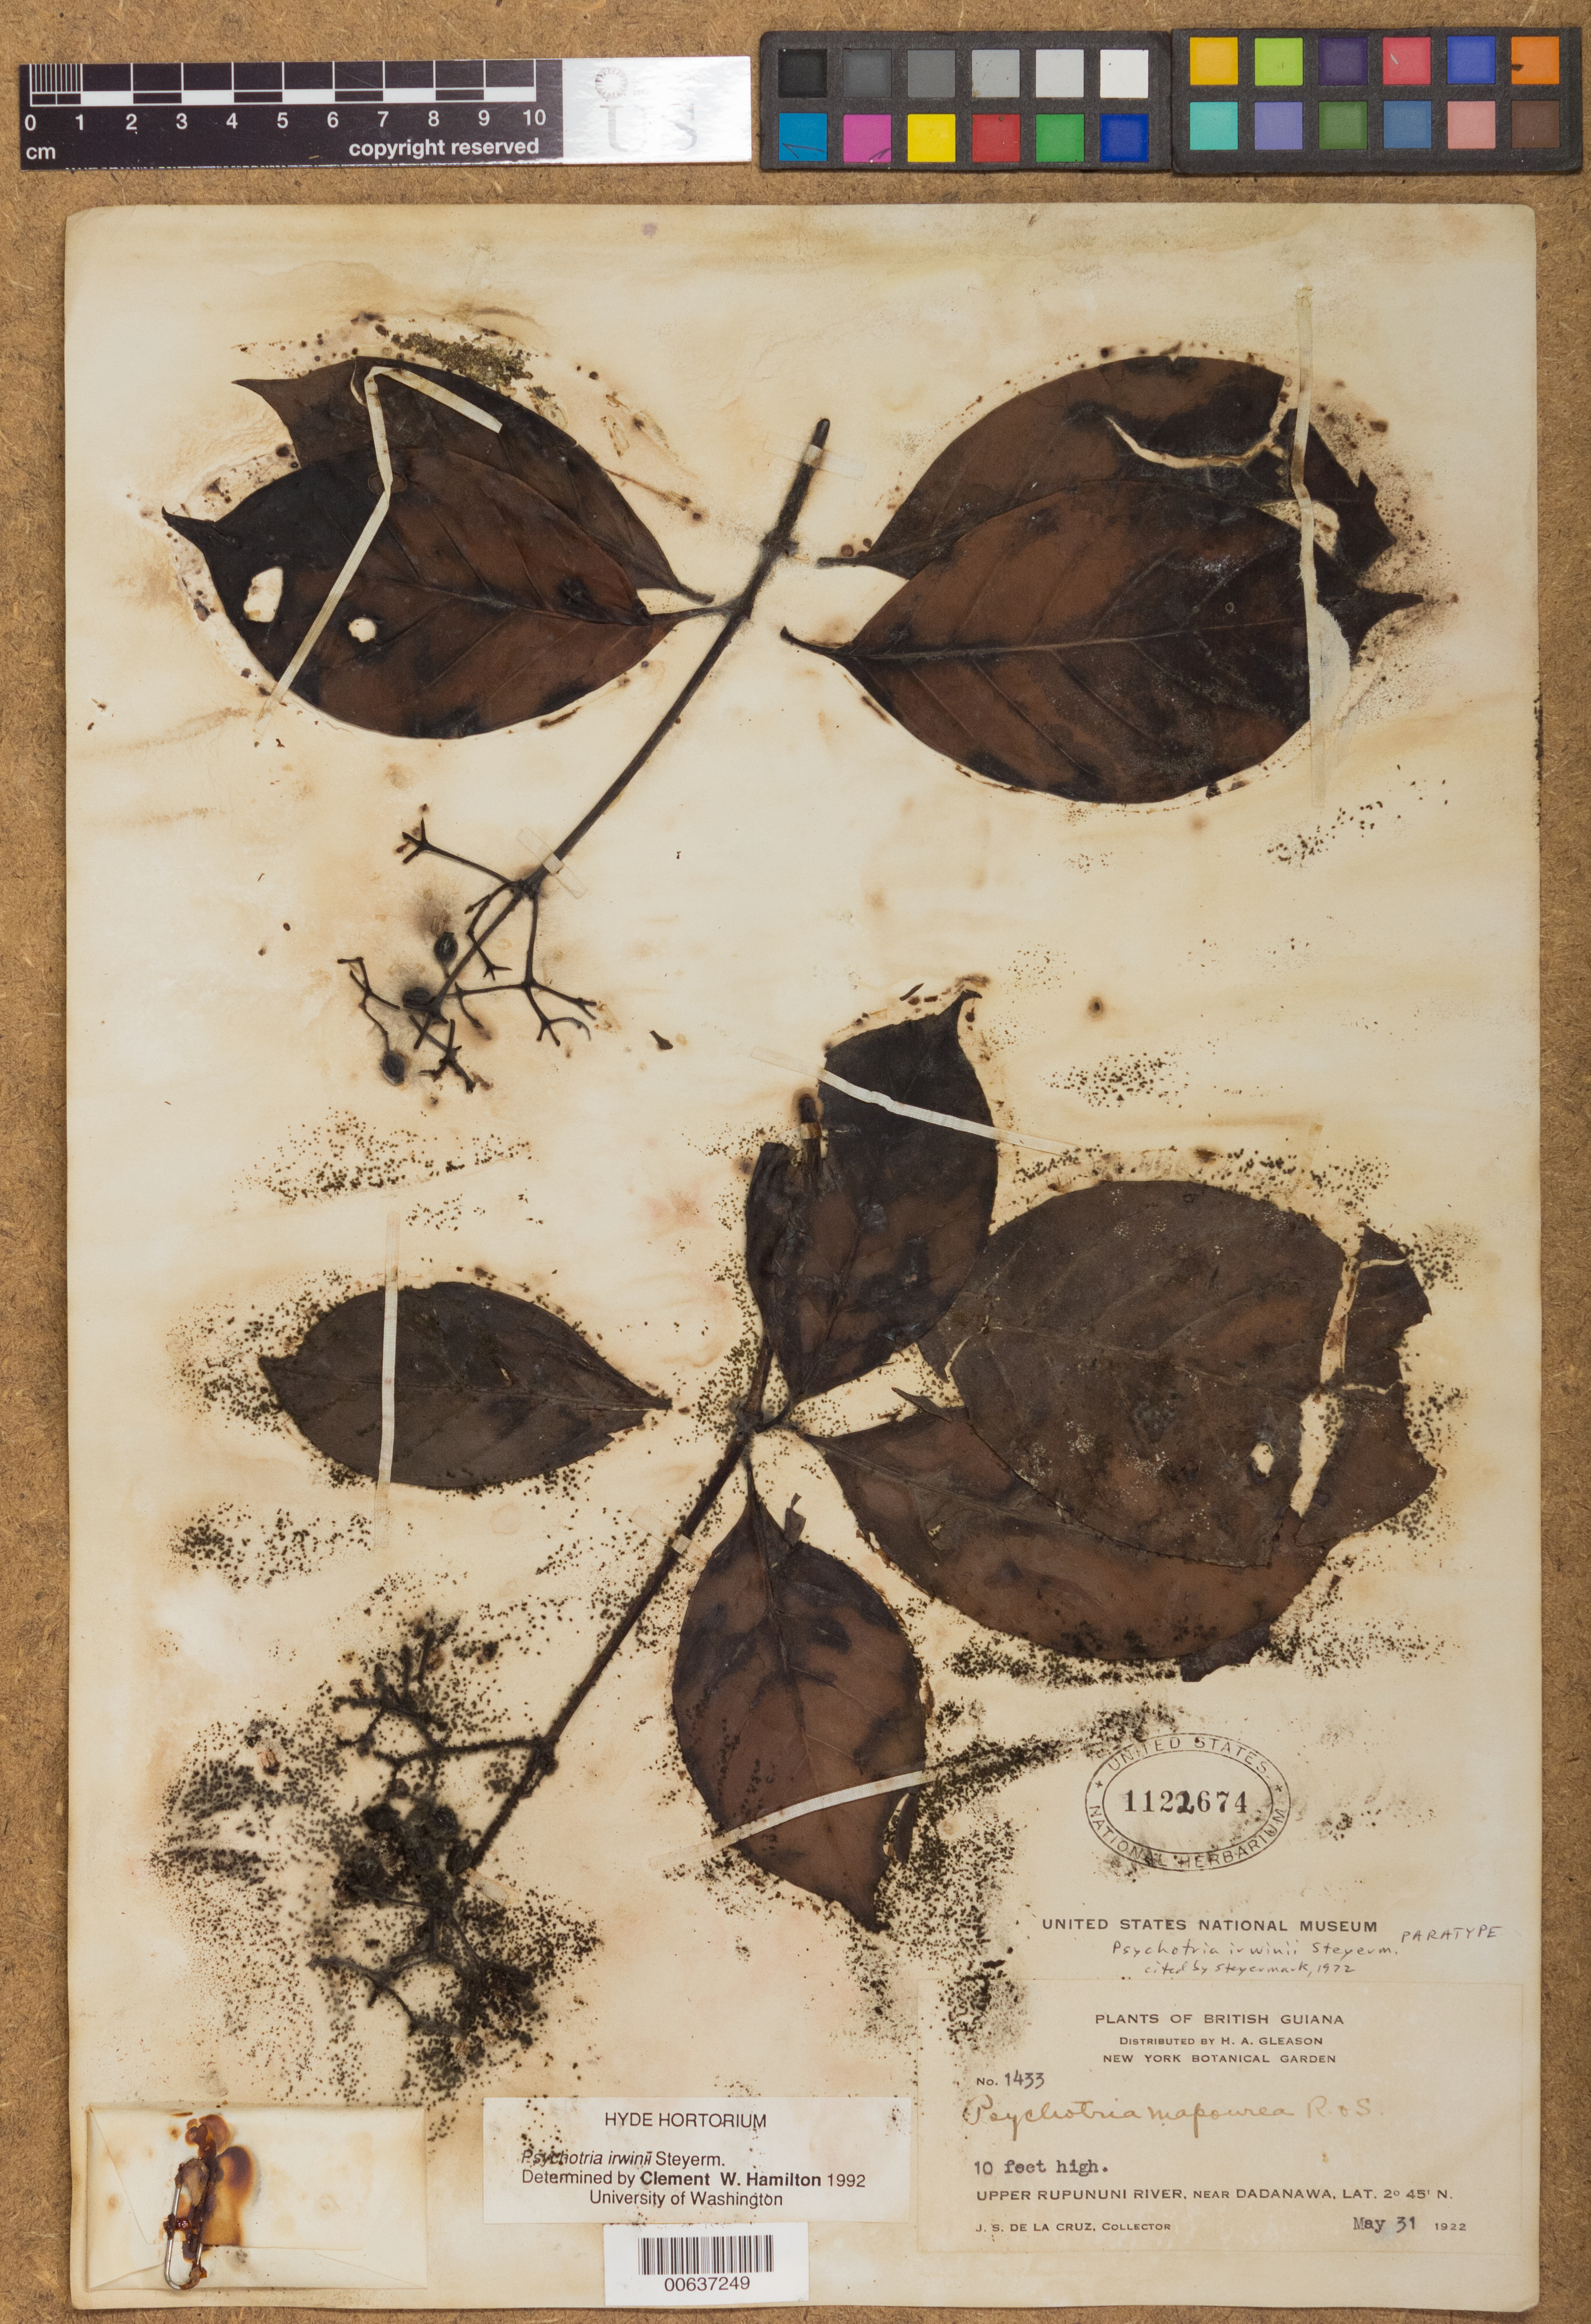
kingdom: Plantae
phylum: Tracheophyta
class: Magnoliopsida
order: Gentianales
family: Rubiaceae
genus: Psychotria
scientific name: Psychotria irwinii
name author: Steyerm.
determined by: Hamilton, C. W.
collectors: J. S. de la Cruz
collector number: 1433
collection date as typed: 31-May-22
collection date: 1922-05-31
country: Guyana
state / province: U. Takutu-U. Essequibo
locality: Dadanawa, vic., upper Rupununi R.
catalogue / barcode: US 1122674